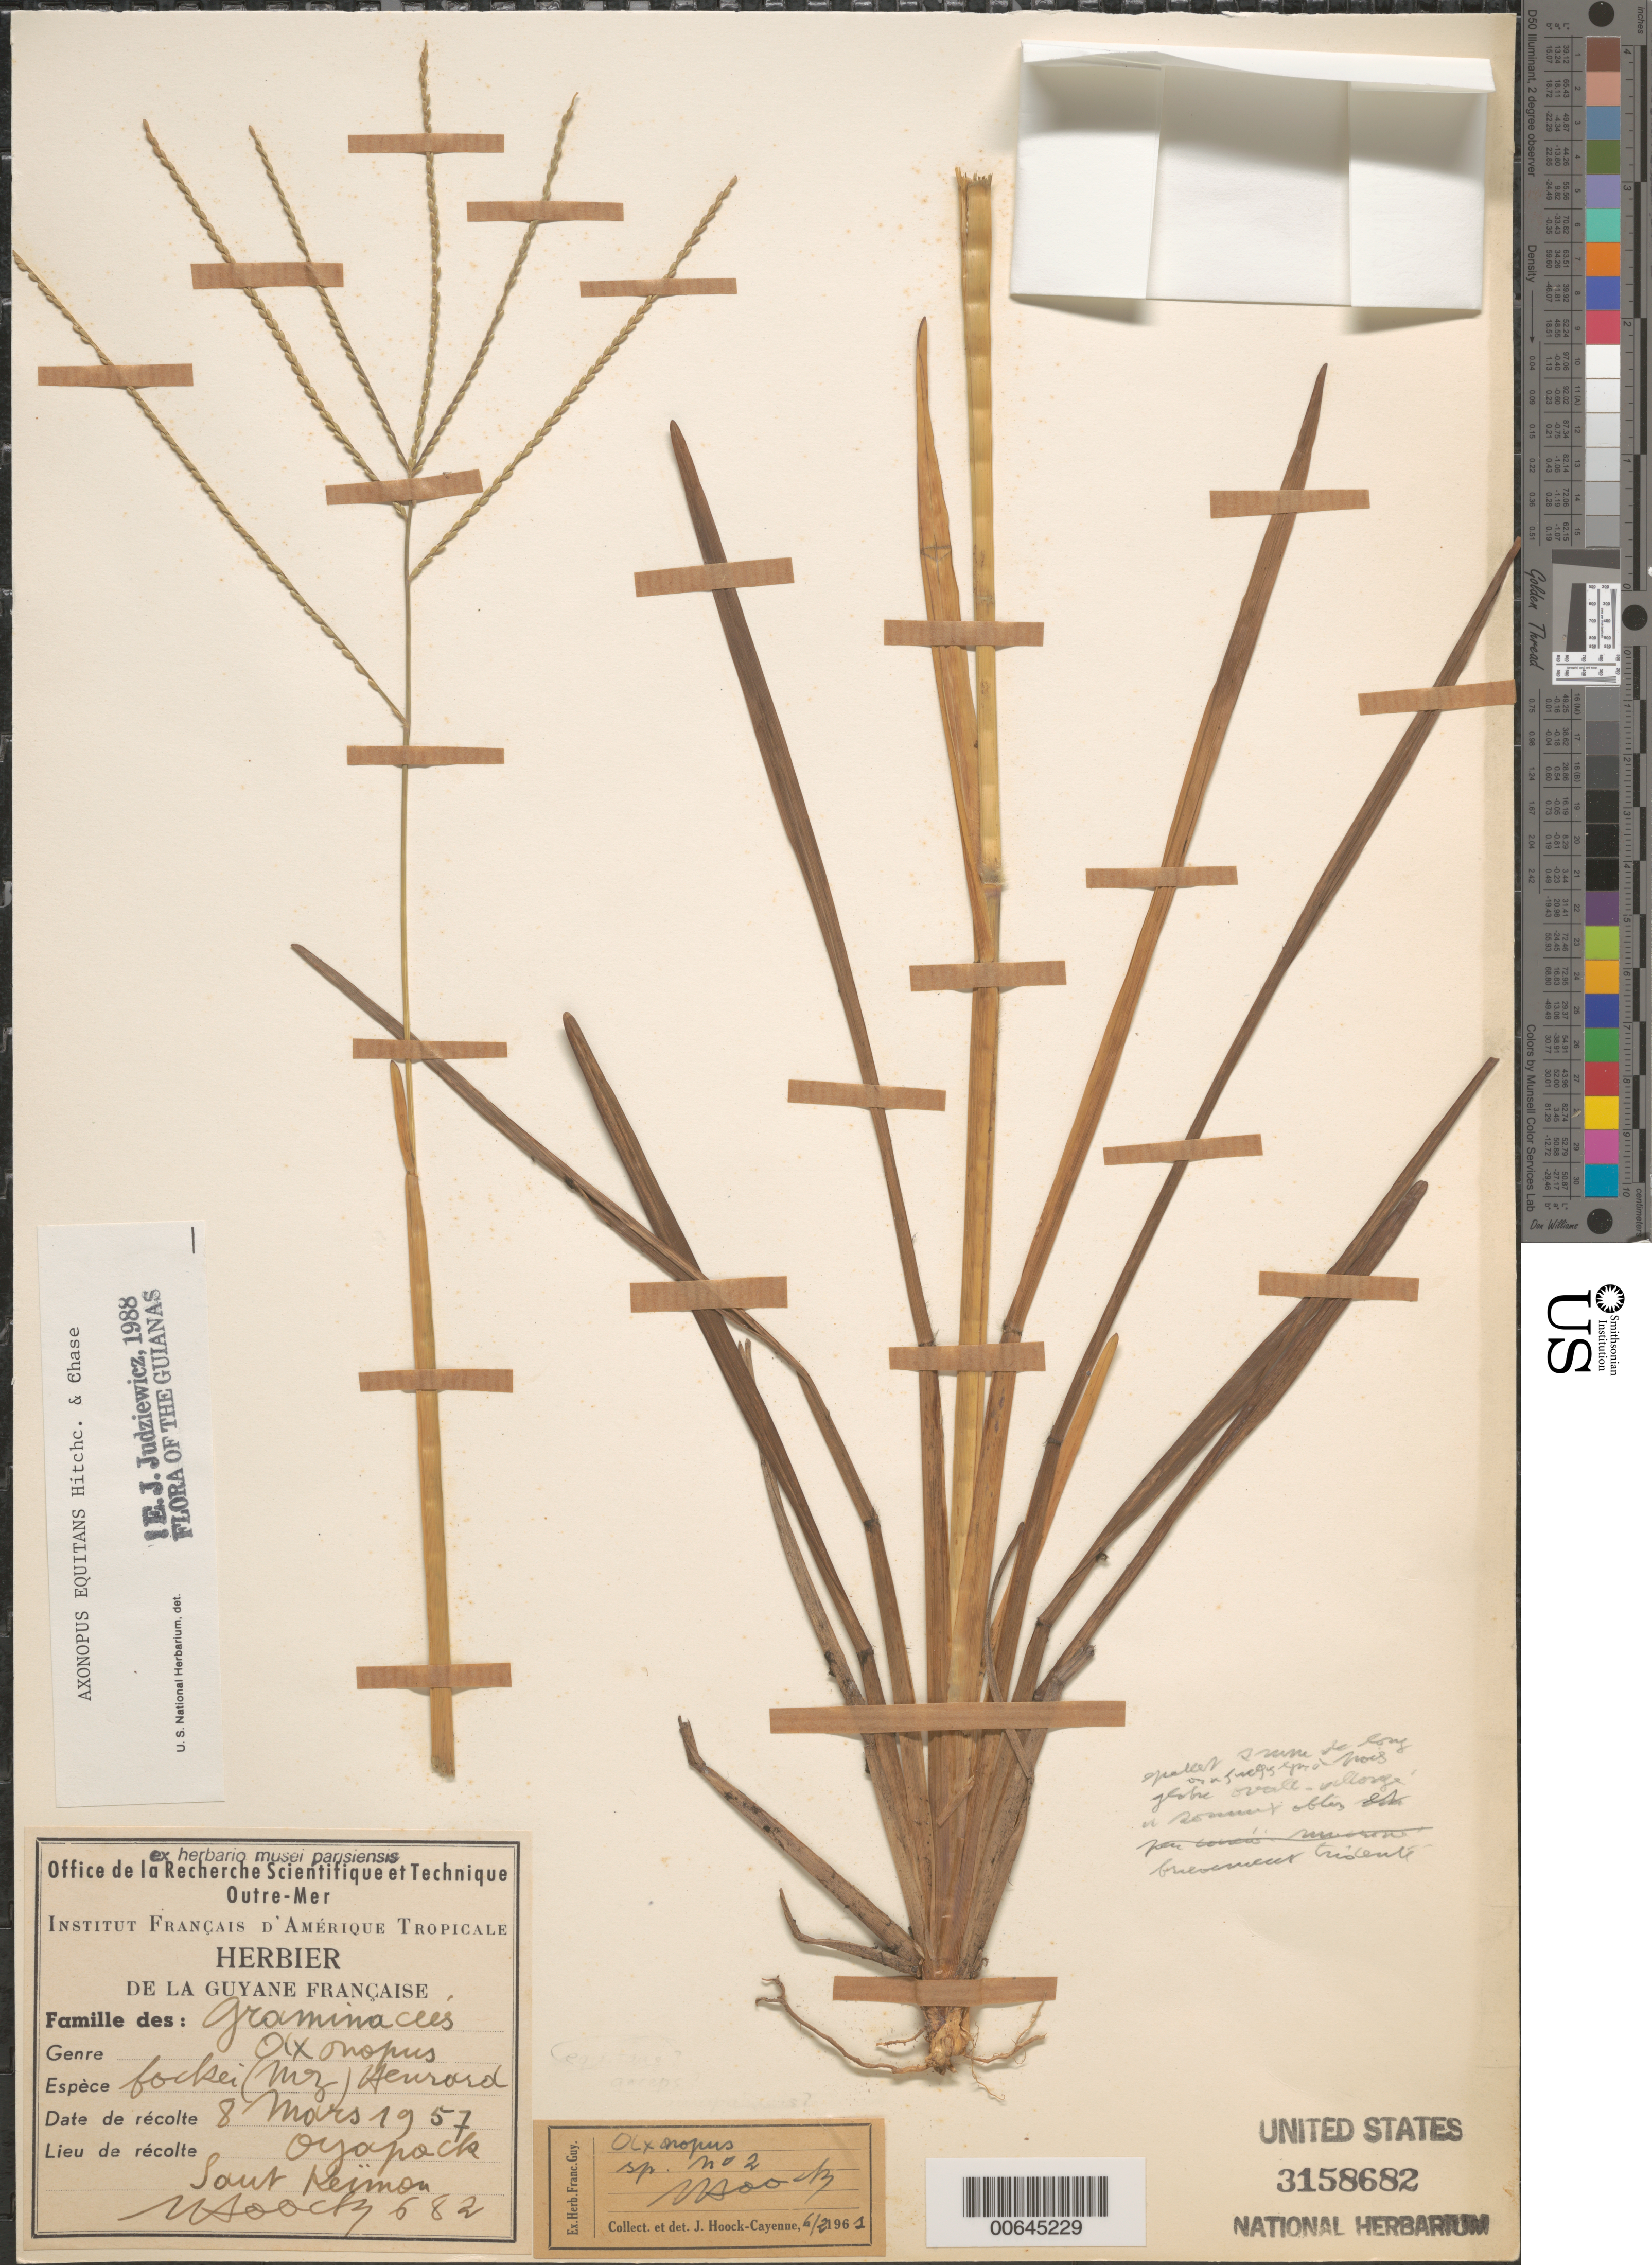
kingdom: Plantae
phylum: Tracheophyta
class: Liliopsida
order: Poales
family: Poaceae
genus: Axonopus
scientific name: Axonopus equitans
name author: Hitchc. & Chase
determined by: Judziewicz, E. J.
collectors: J. Hoock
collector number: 682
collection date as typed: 8-Mar-57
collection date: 1957-03-08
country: French Guiana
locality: Oyapock, Saut Keïmou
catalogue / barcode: US 3158682